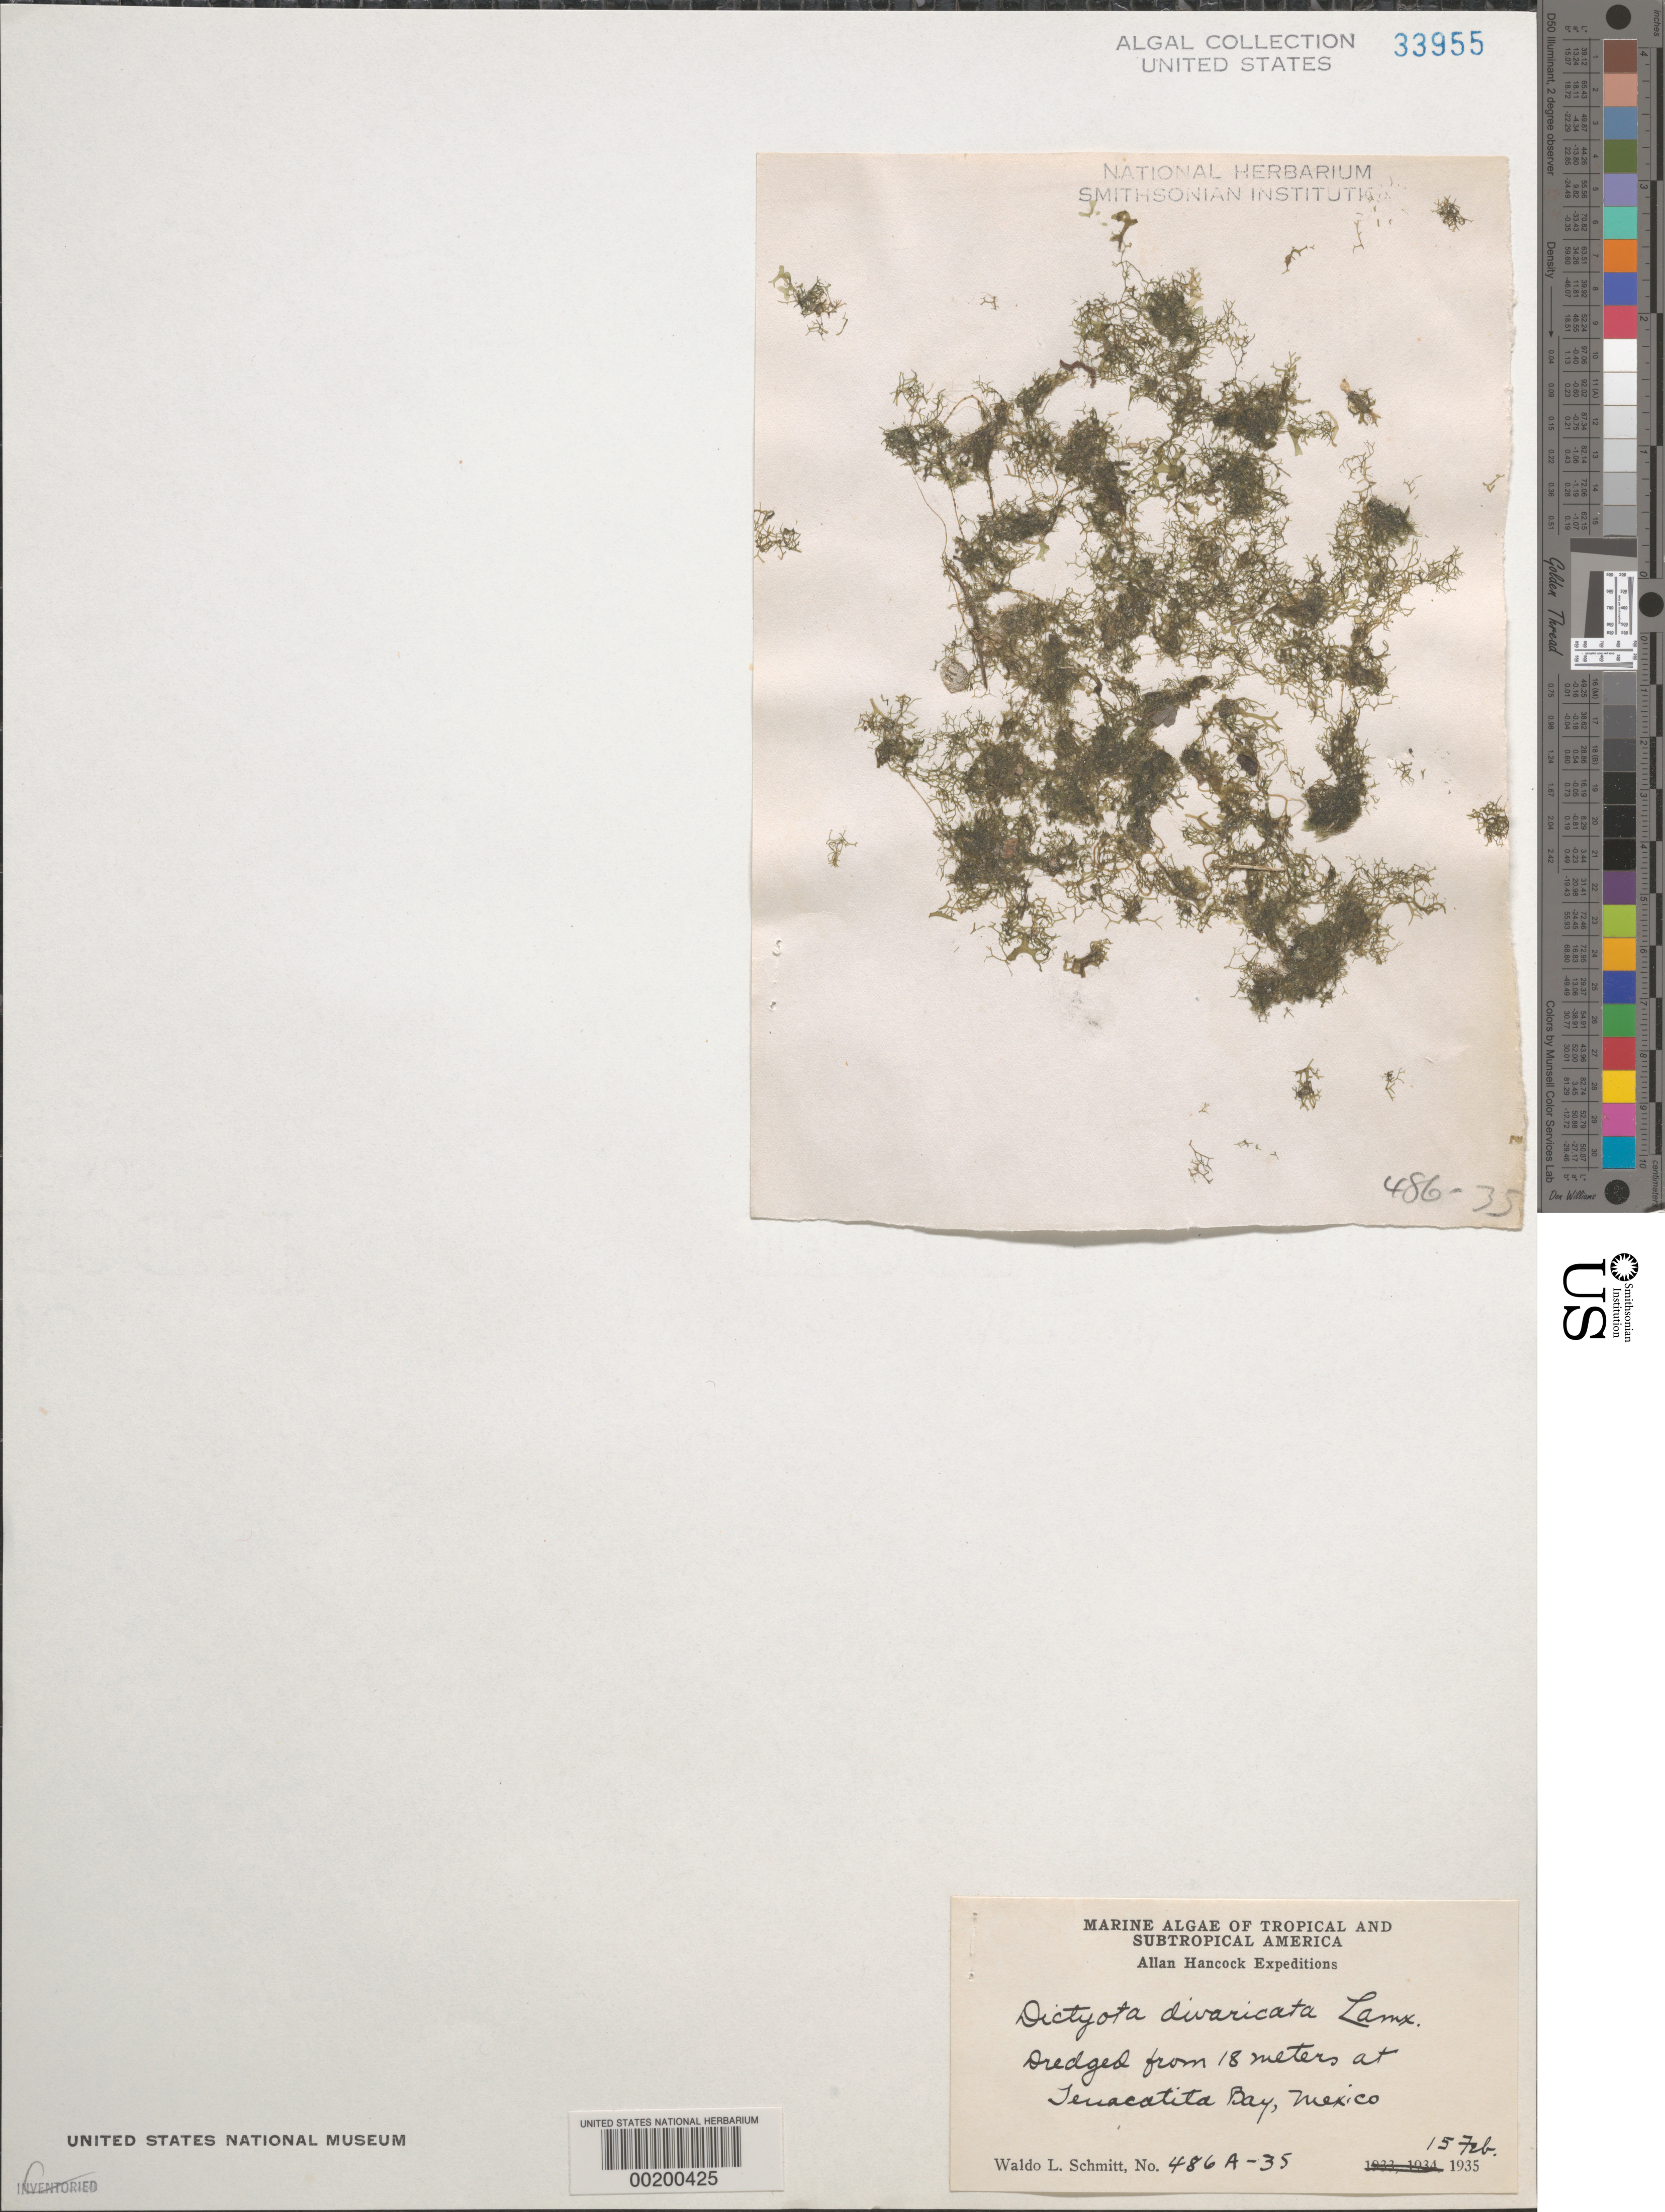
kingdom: Chromista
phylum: Ochrophyta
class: Phaeophyceae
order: Dictyotales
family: Dictyotaceae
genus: Dictyota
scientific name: Dictyota divaricata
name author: J.V.Lamouroux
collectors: W. L. Schmitt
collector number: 486a-35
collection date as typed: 15 Feb 1935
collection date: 1935-02-15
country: Mexico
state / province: Jalisco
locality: Tenacatita Bay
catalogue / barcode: US 33955